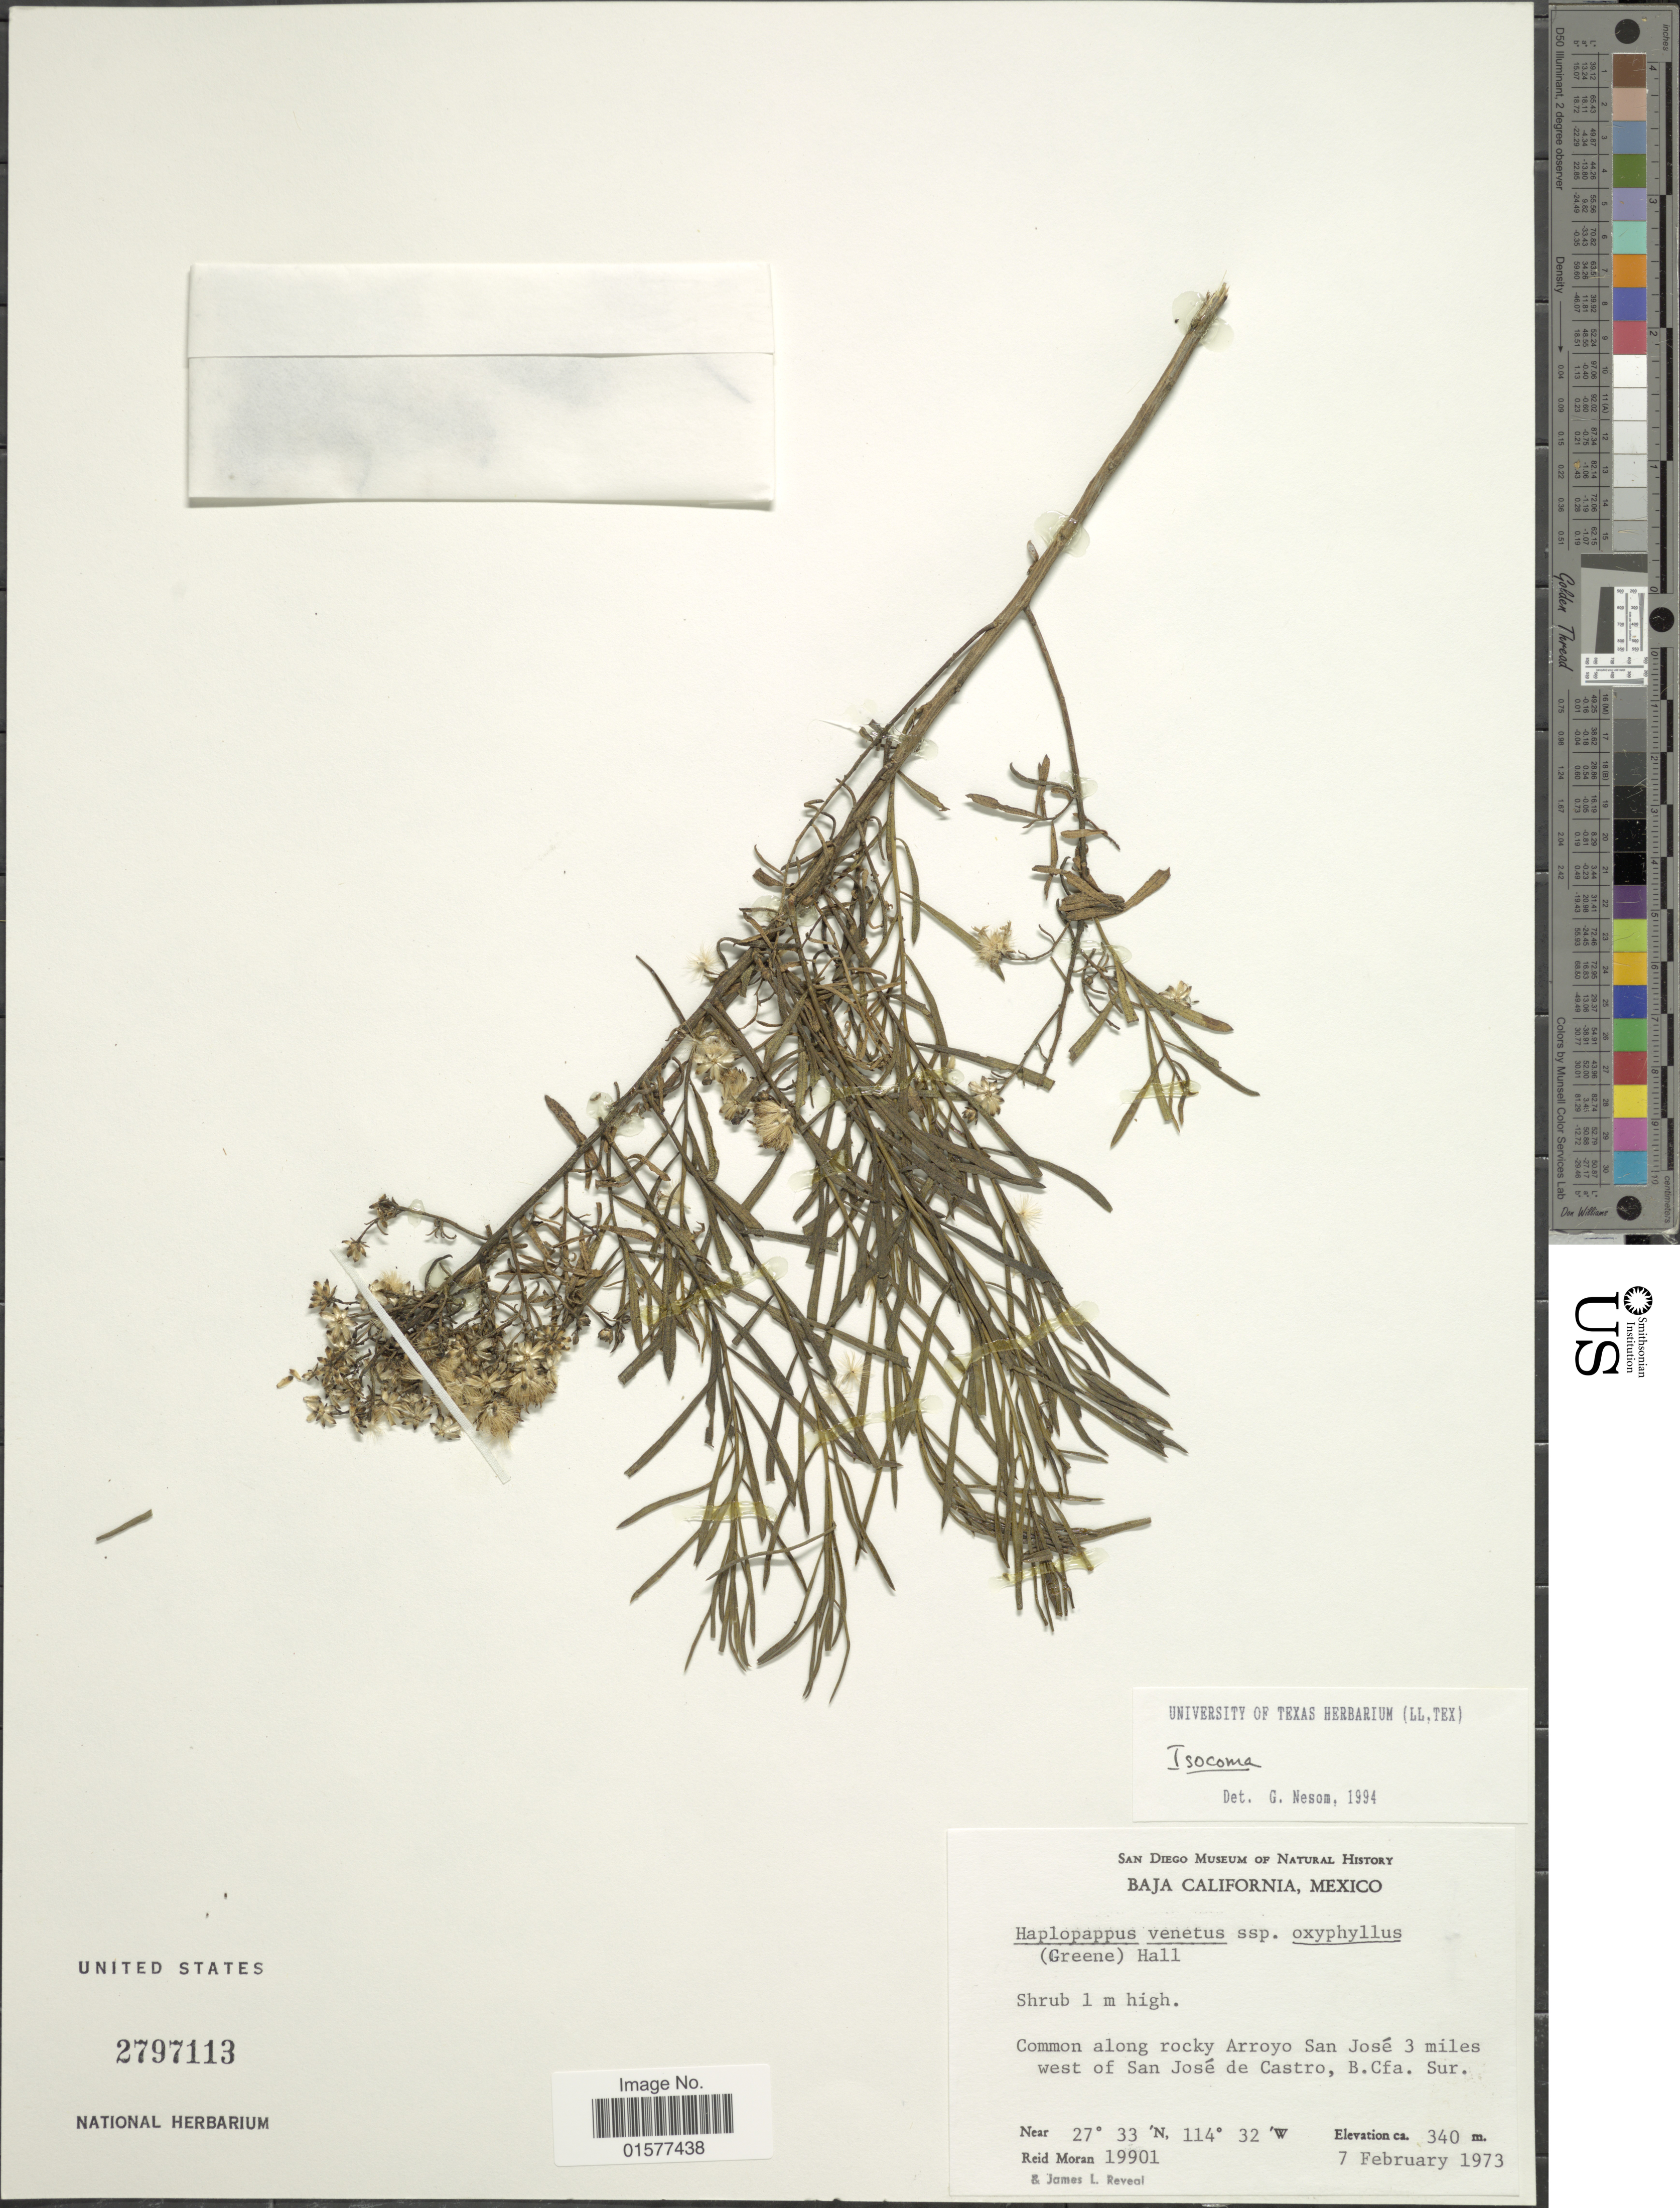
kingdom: Plantae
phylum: Tracheophyta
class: Magnoliopsida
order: Asterales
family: Asteraceae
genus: Isocoma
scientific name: Isocoma menziesii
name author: (Hook. & Arn.) G.L. Nesom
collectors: R. V. Moran & J. L. Reveal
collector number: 19901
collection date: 1973-02-07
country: Mexico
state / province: Baja California Sur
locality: Common along rocky Arroyo San Jose 3 miles west of San Jose de Castro, B. Cfa. Sur.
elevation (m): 340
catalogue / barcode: US 2797113